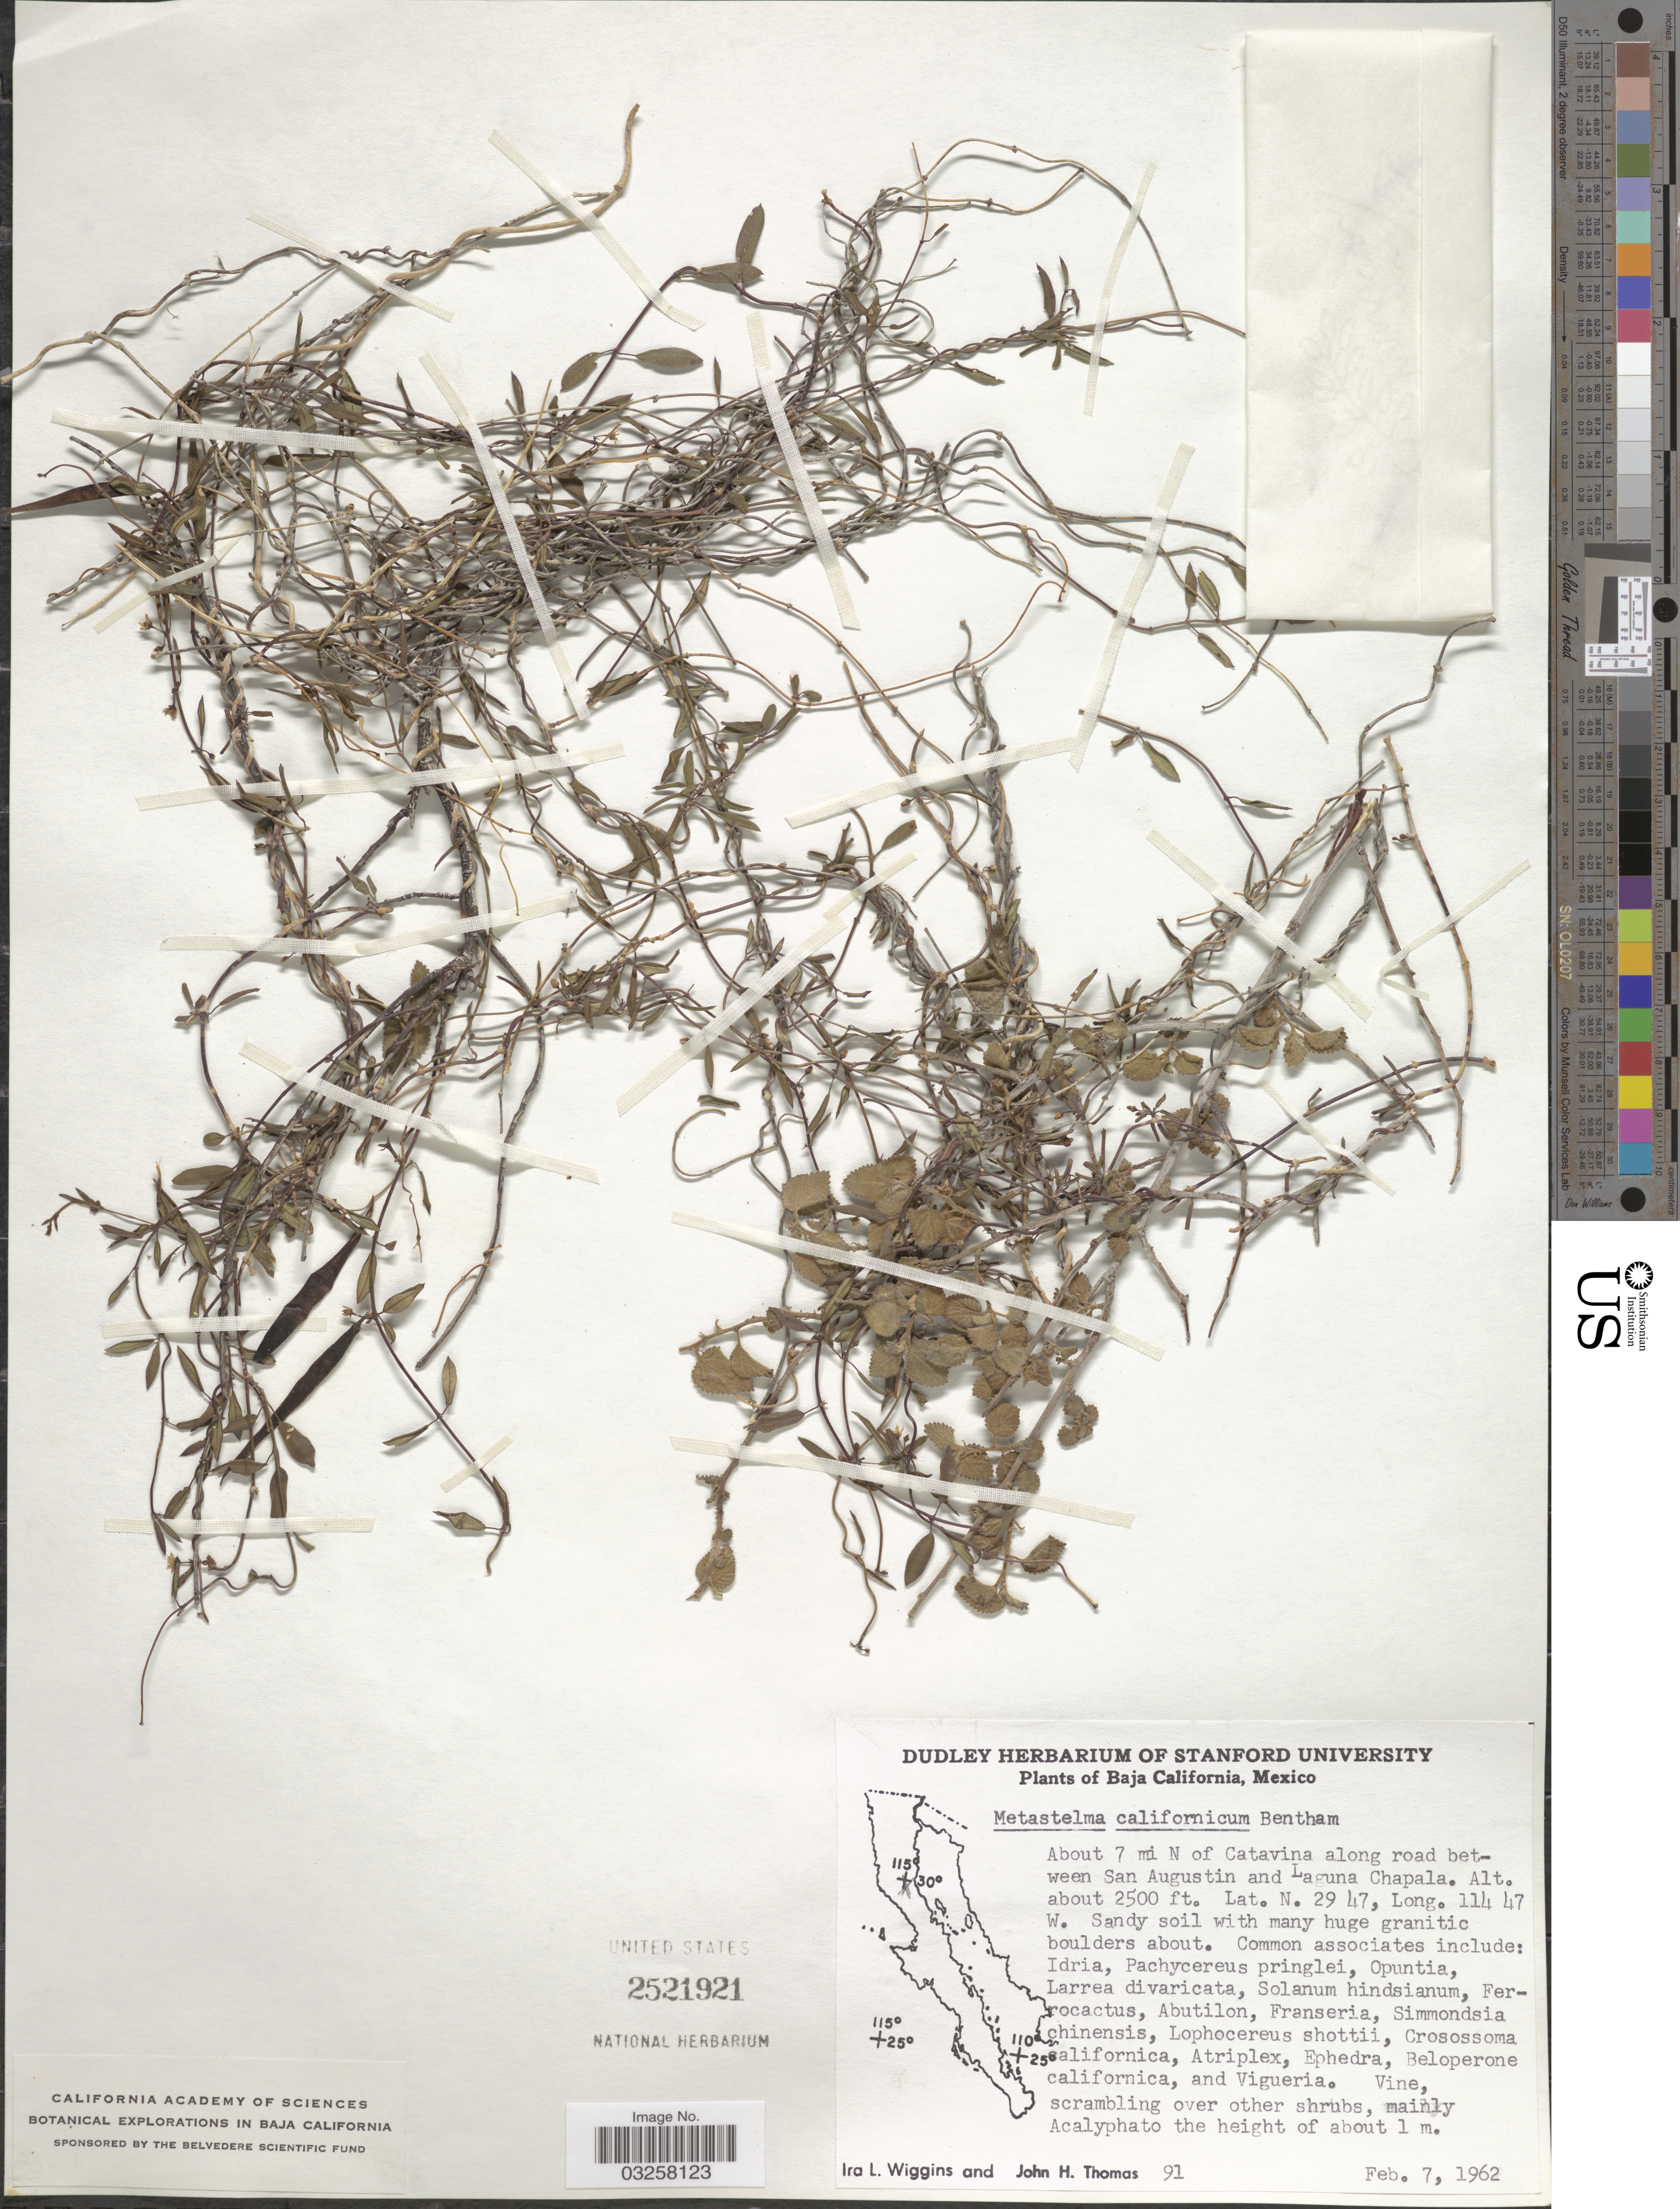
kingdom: Plantae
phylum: Tracheophyta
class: Magnoliopsida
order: Gentianales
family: Apocynaceae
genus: Metastelma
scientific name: Metastelma californicum subsp. californicum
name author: Benth.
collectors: I. L. Wiggins & J. H. Thomas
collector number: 91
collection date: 1962-02-07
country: Mexico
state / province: Baja California Norte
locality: About 7 mi N of Catavina along road between San Augustin and Laguna Chapala.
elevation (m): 762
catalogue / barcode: US 2521921